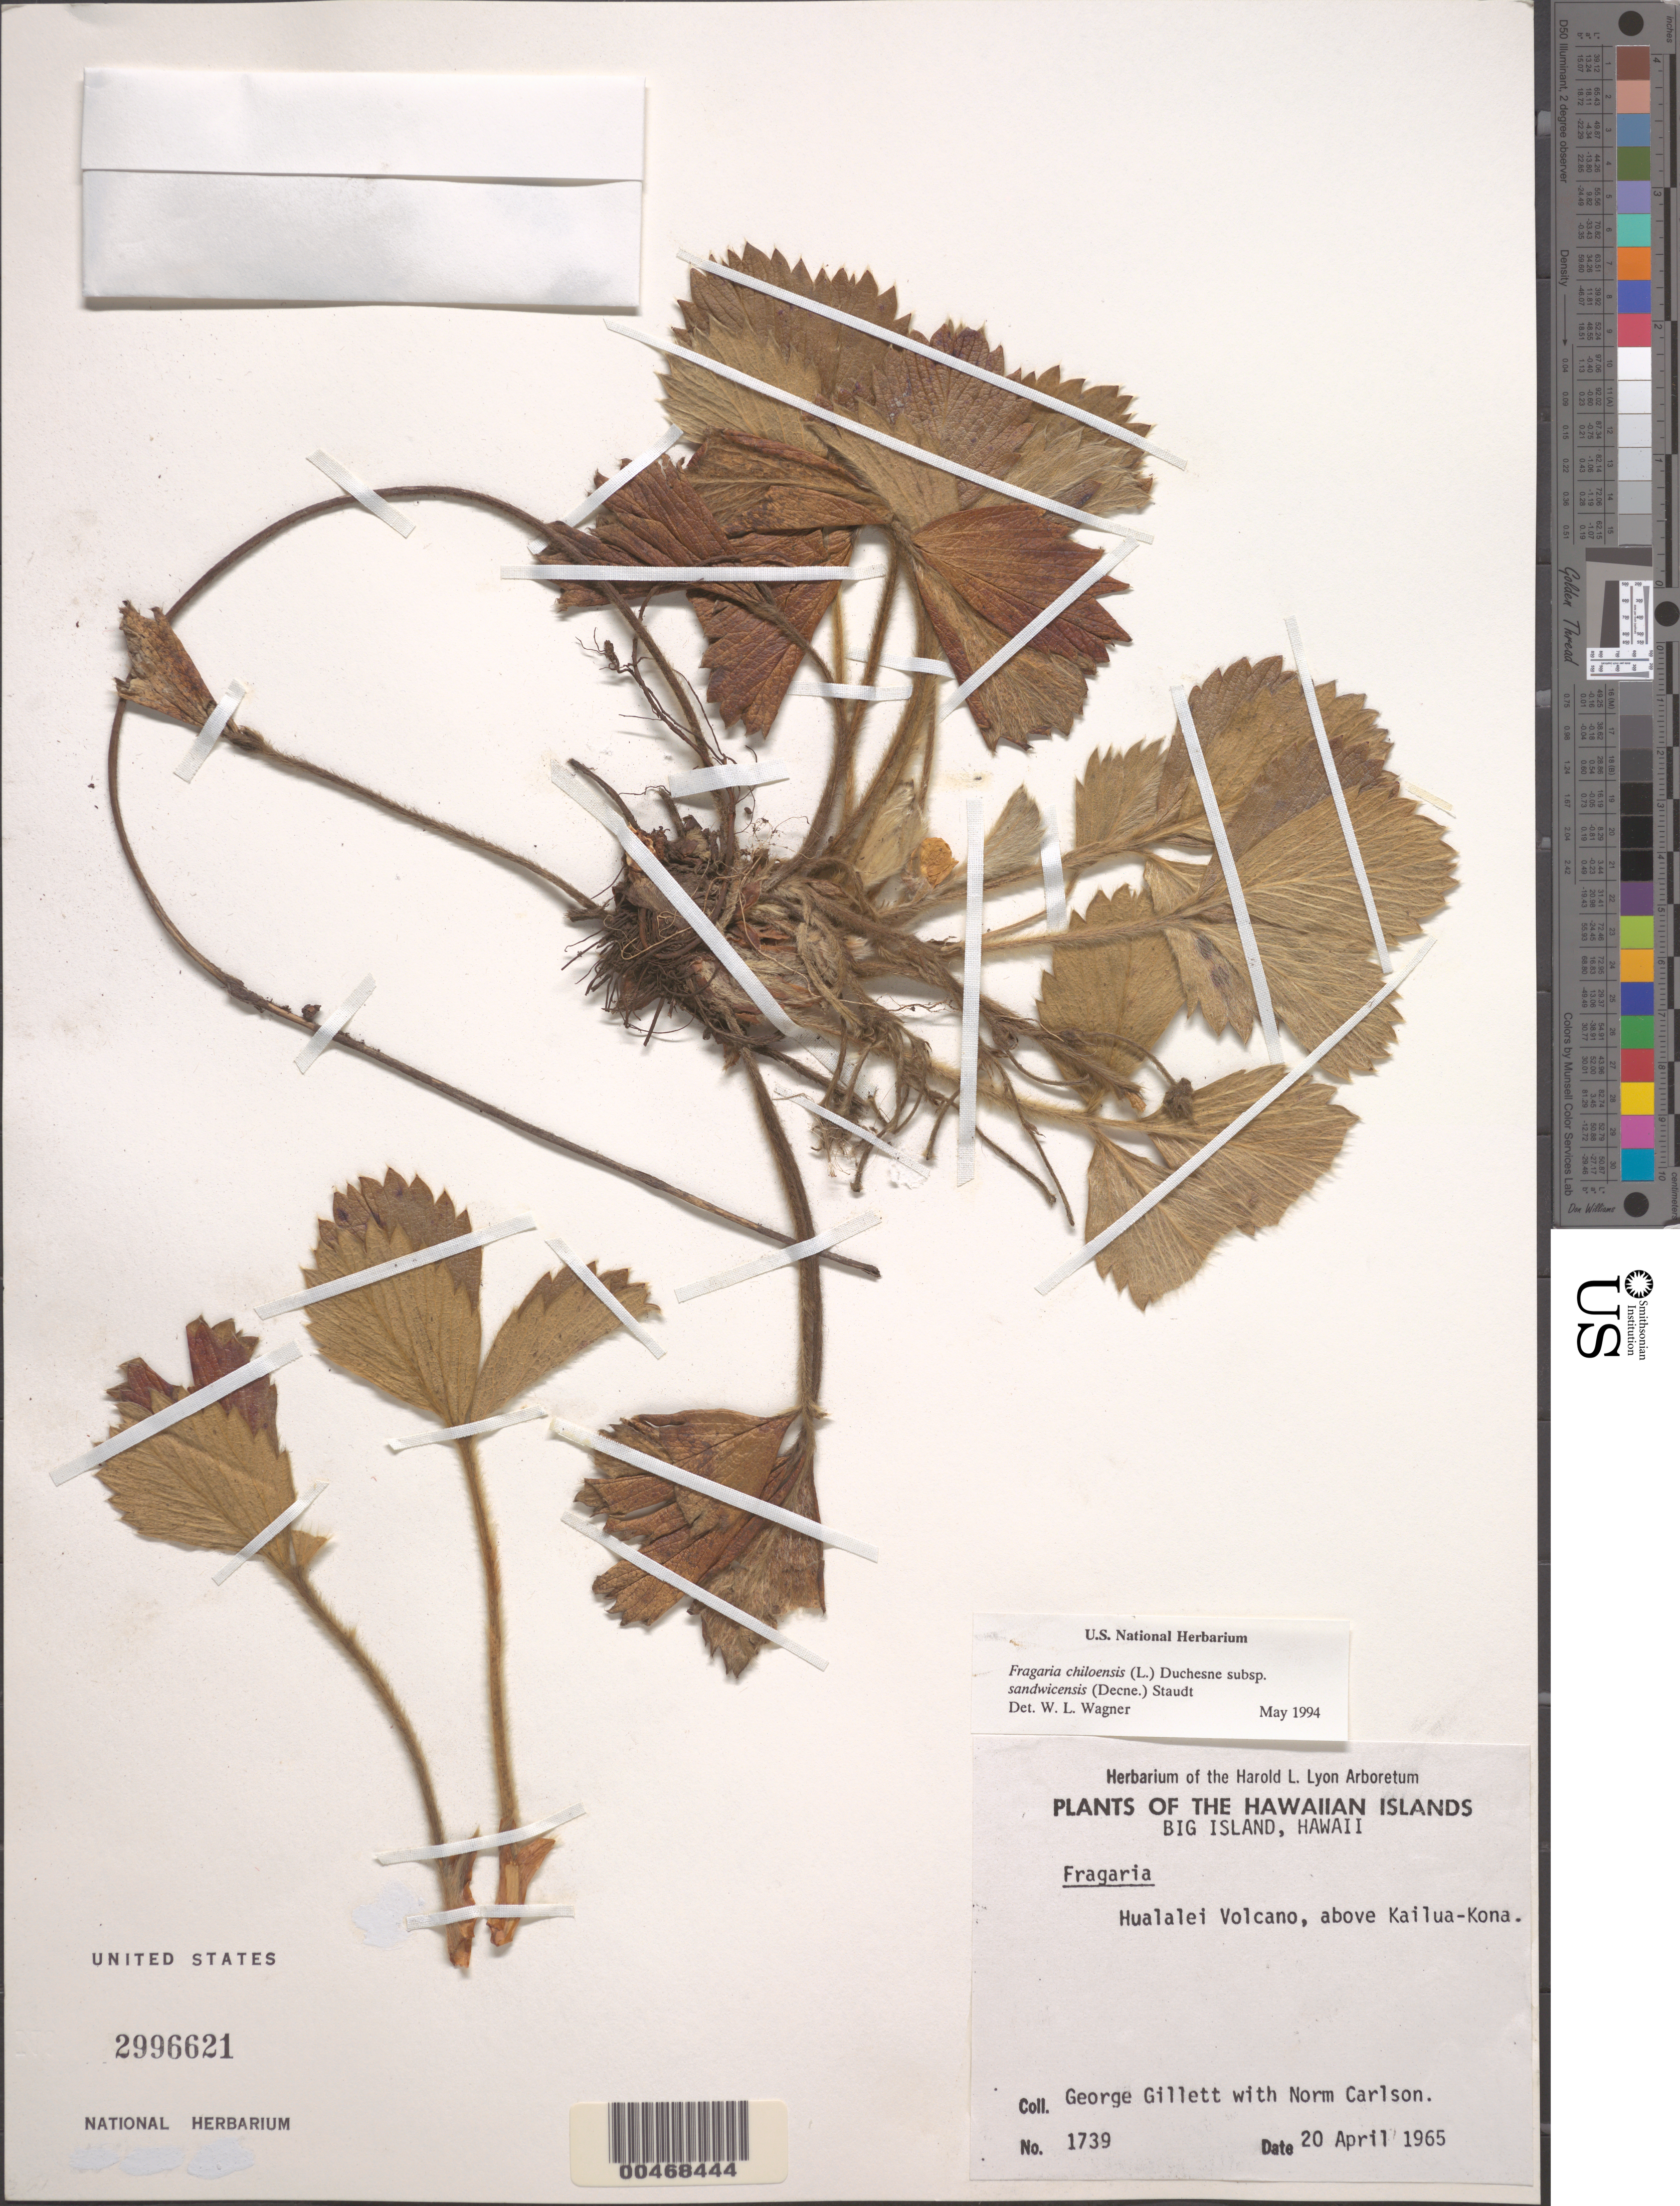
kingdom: Plantae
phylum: Tracheophyta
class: Magnoliopsida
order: Rosales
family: Rosaceae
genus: Fragaria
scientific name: Fragaria chiloensis subsp. sandwicensis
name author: (Decne.) Staudt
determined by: Wagner, W. L., (BOT), Smithsonian Institution - National Museum of Natural History (UNITED STATES)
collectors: G. Gillett & N. Carlson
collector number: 1739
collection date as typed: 20 Apr 1965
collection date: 1965-04-20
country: United States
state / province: Hawaii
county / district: Hawaii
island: Hawaii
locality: Hualalei Volcano, above Kailua-Kona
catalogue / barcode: US 2996621